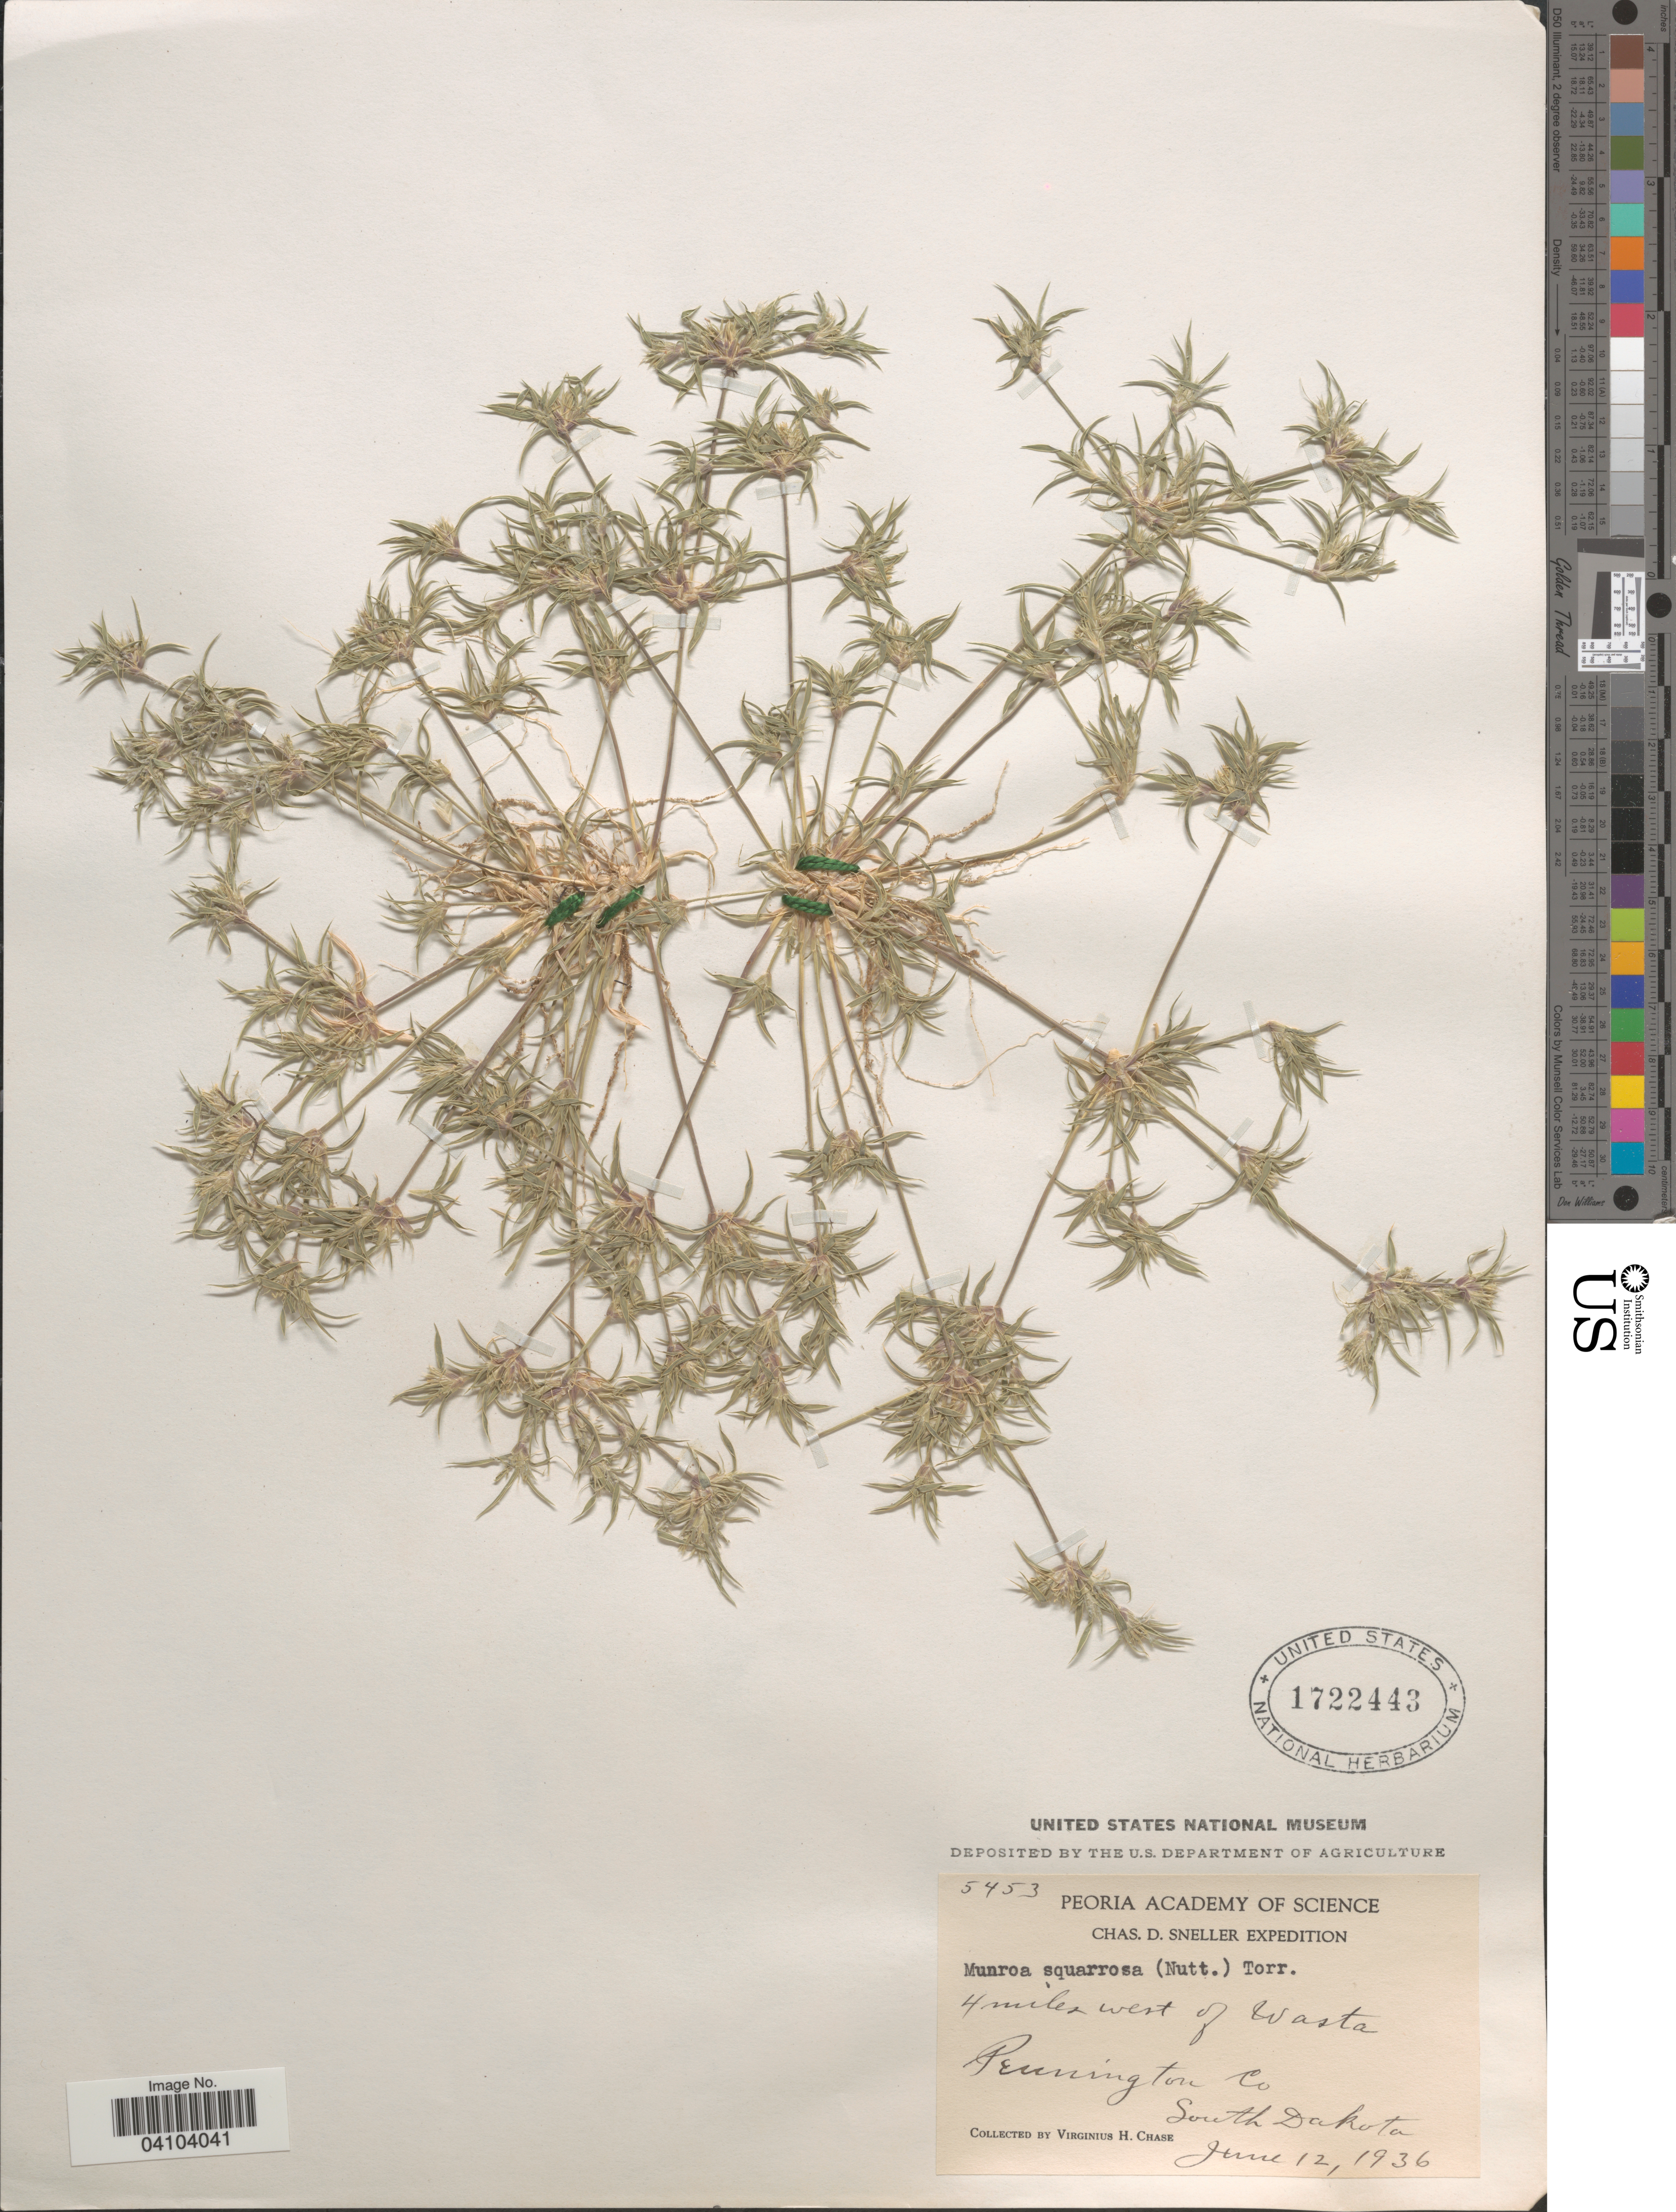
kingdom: Plantae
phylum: Tracheophyta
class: Liliopsida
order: Poales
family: Poaceae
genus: Munroa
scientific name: Munroa squarrosa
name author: (Nutt.) Torr.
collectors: V. H. Chase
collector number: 5453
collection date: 1936-06-12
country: United States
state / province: South Dakota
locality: Chas. D. Sneller Expedition. 4 miles west of Wasta. Pennington Co.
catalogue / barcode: US 1722443